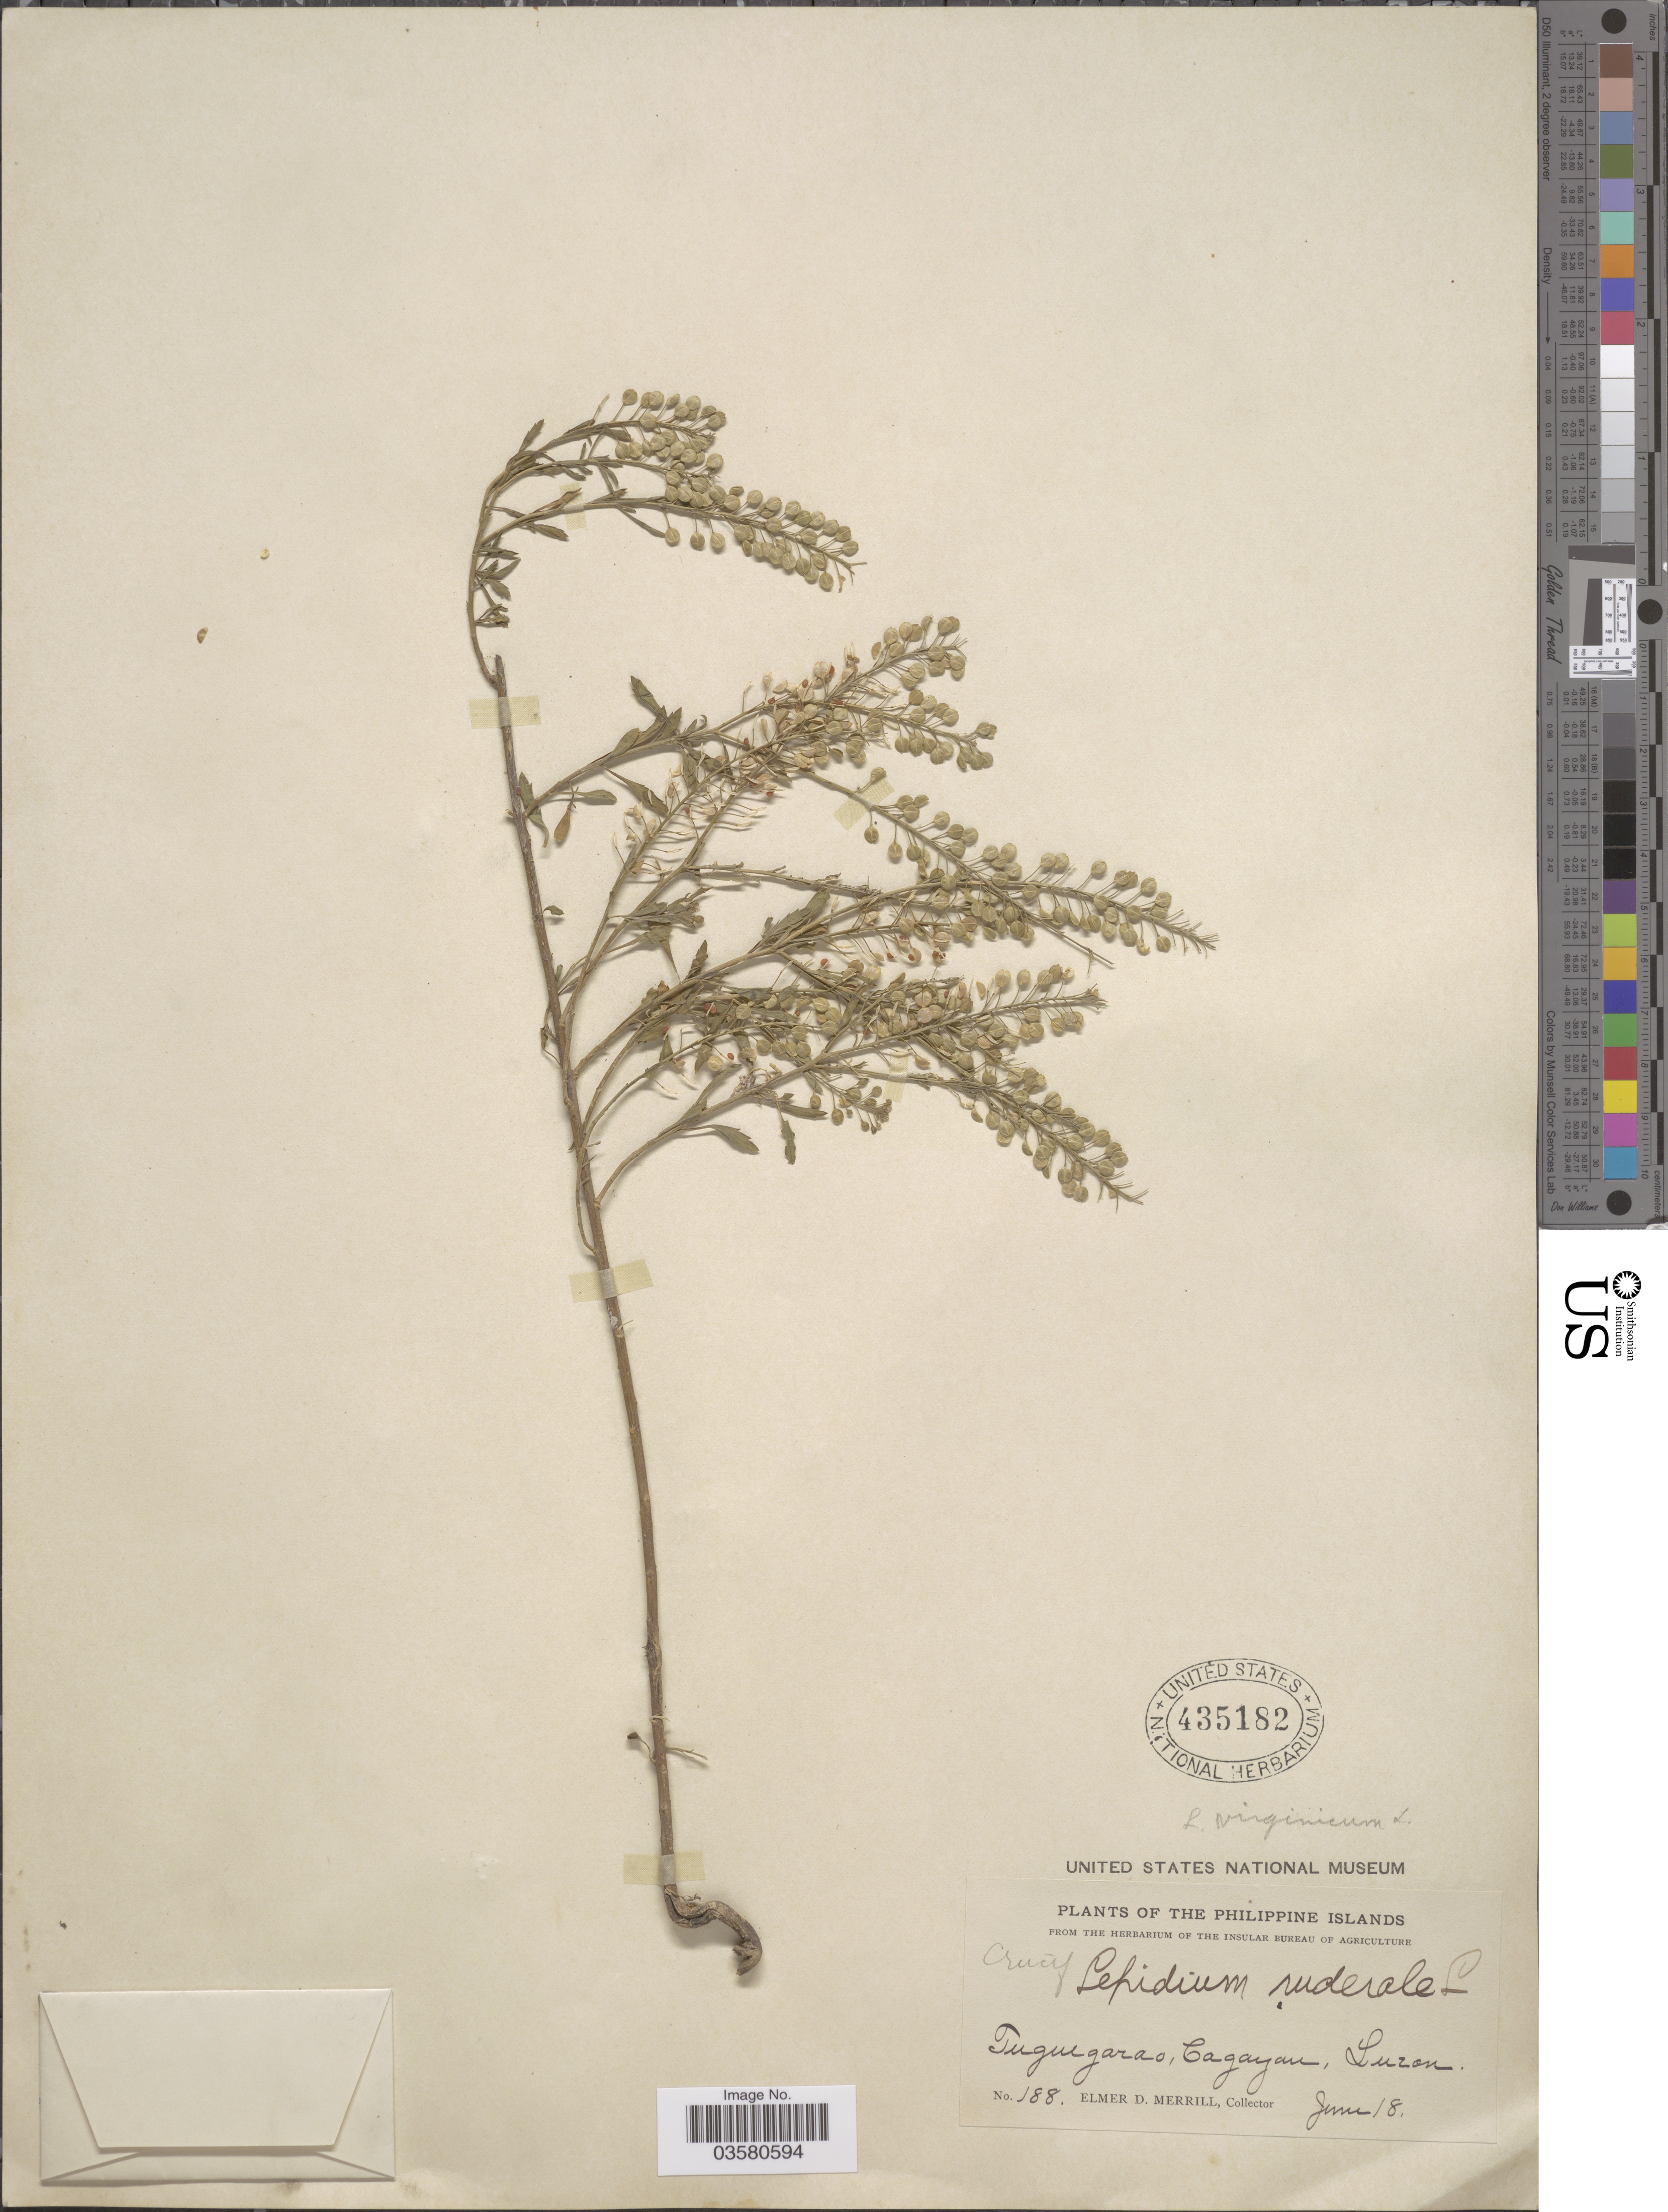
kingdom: Plantae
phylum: Tracheophyta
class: Magnoliopsida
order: Brassicales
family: Brassicaceae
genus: Lepidium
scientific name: Lepidium virginicum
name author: L.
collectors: E. D. Merrill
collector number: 188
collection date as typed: Transcribed d/m/y: /6/18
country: Philippines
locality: The Philippine Islands. Tuguegarao, Cagayan, Luzon.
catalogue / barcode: US 435182